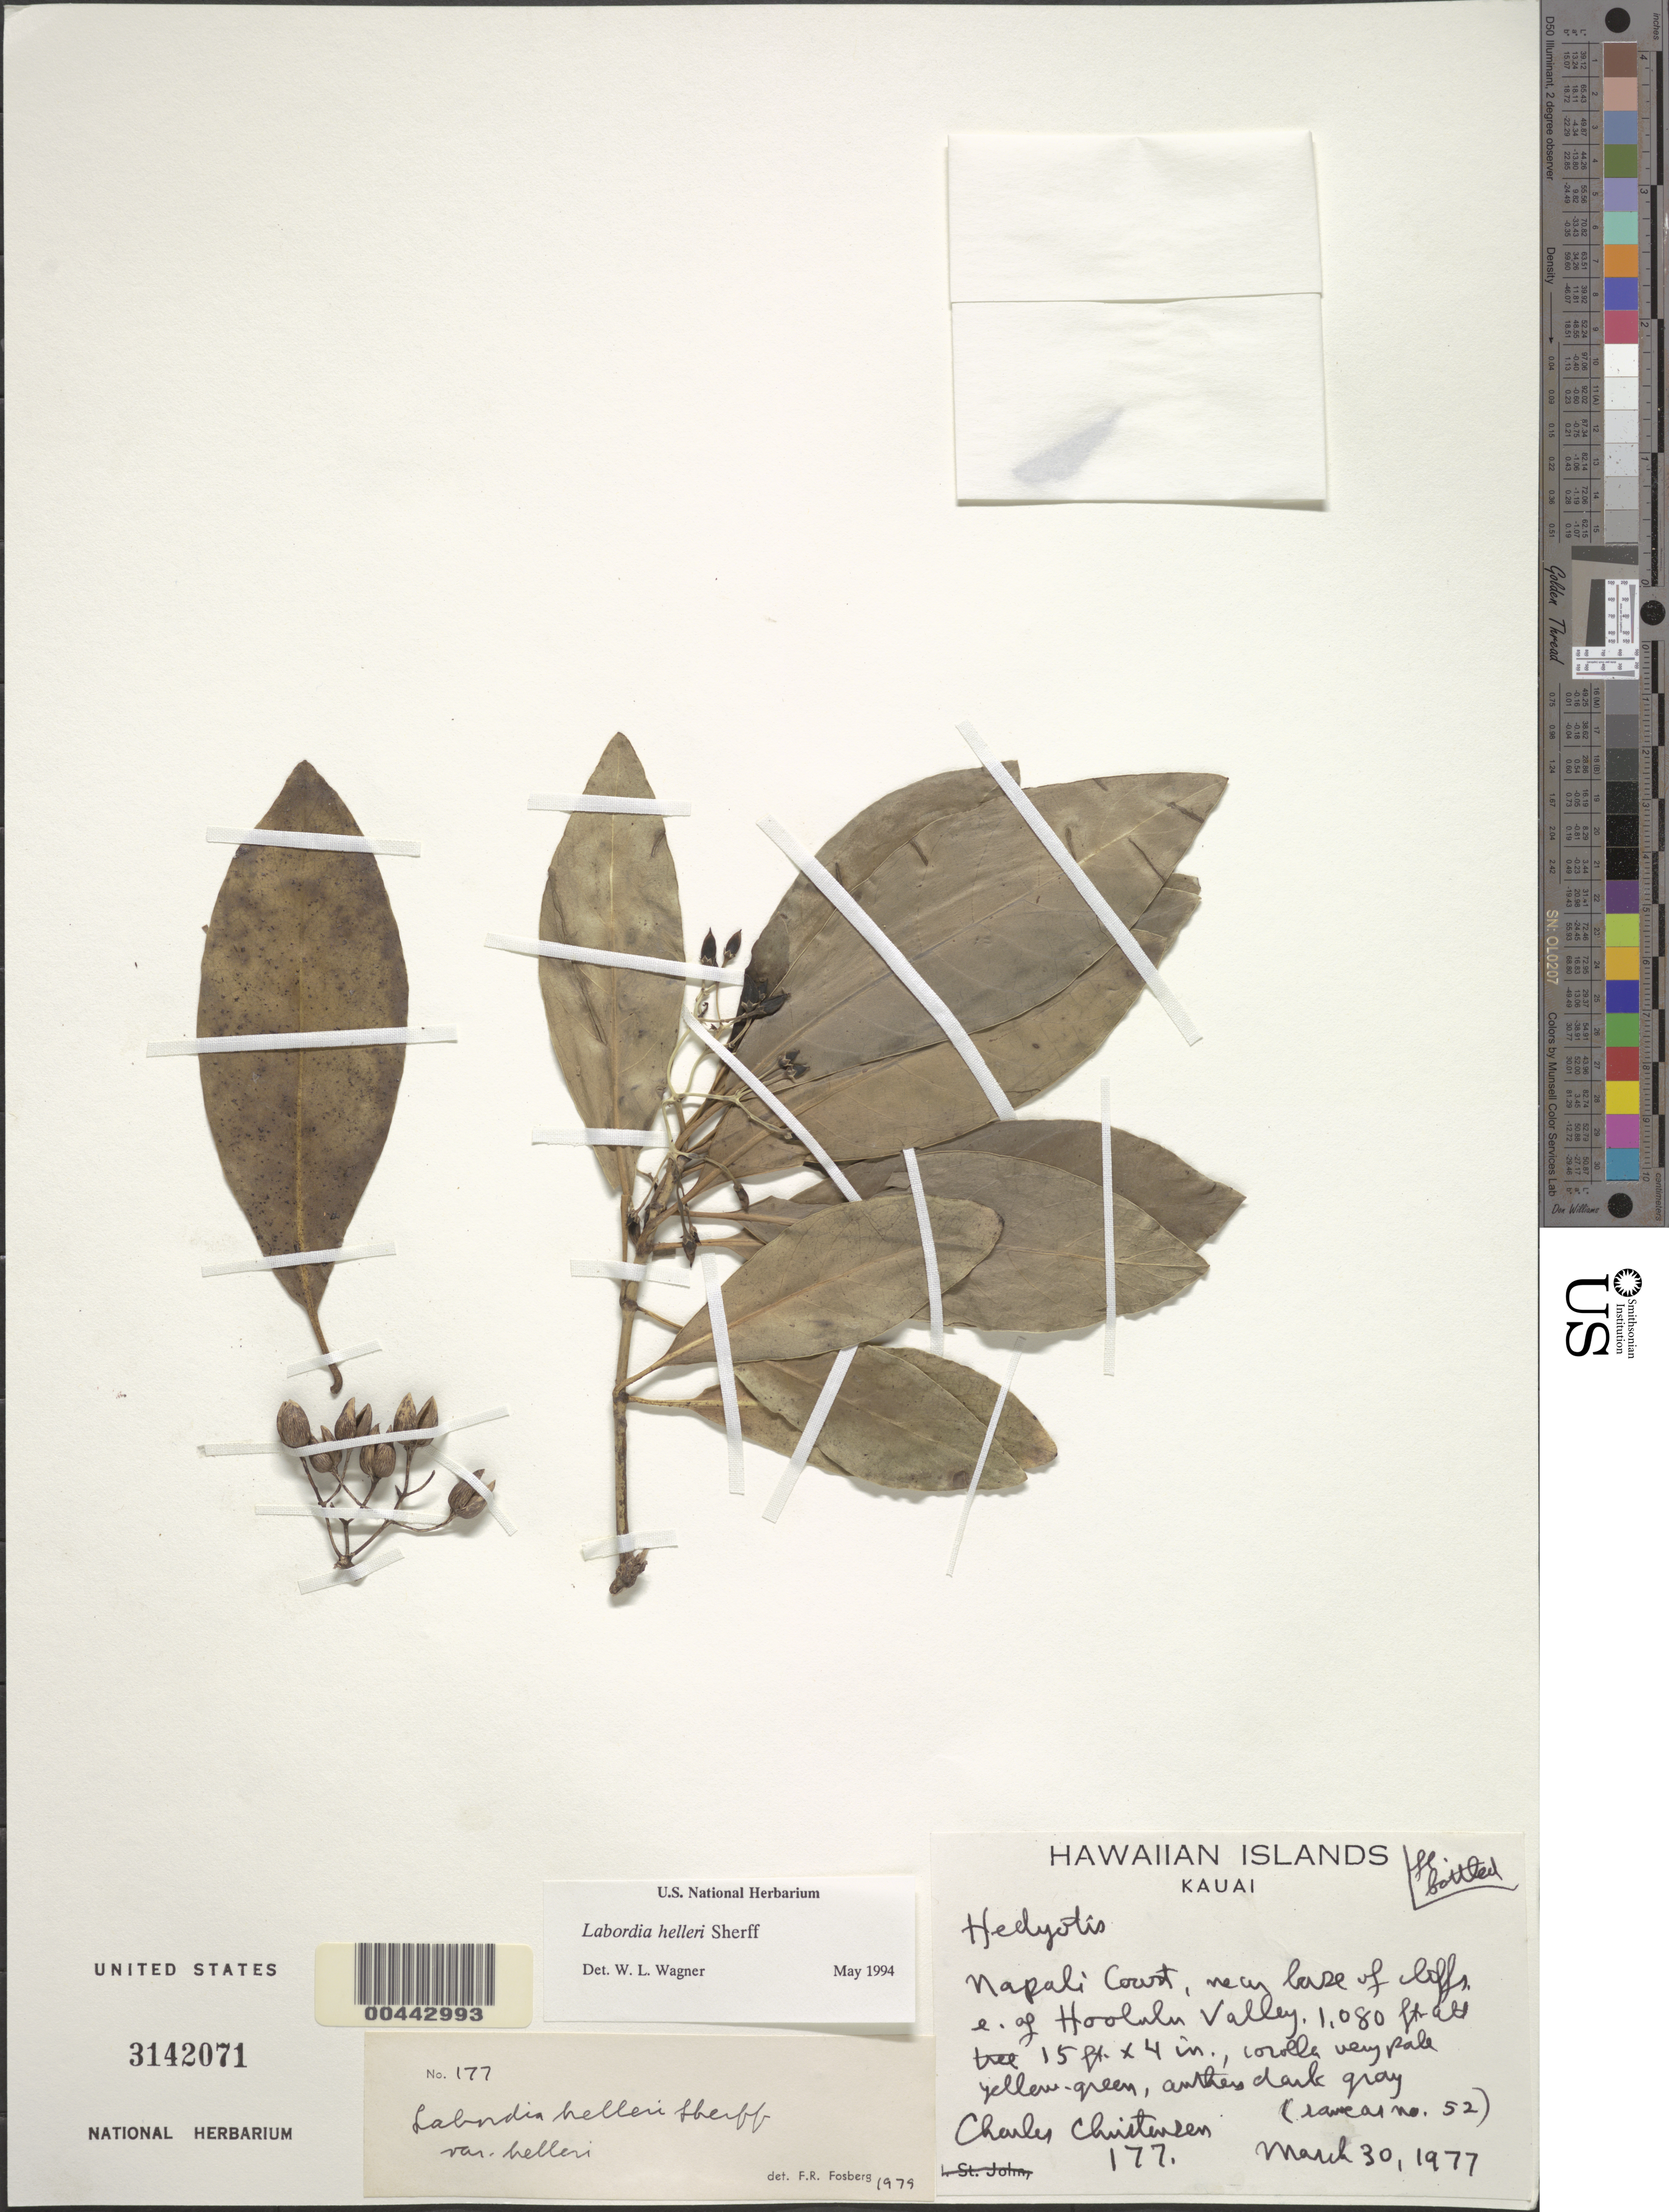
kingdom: Plantae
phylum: Tracheophyta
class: Magnoliopsida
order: Gentianales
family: Loganiaceae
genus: Geniostoma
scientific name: Geniostoma helleri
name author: (Sherff) Byng & Christenh.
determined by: Wagner, W. L., (BOT), Smithsonian Institution - National Museum of Natural History (UNITED STATES)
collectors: C. Christensen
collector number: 177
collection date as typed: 30 Mar 1977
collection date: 1977-03-30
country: United States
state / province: Hawaii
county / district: Kauai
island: Kaua'i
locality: Napali Coast, near base of cliffs east of Hoolulu Valley.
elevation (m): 329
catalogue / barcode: US 3142071